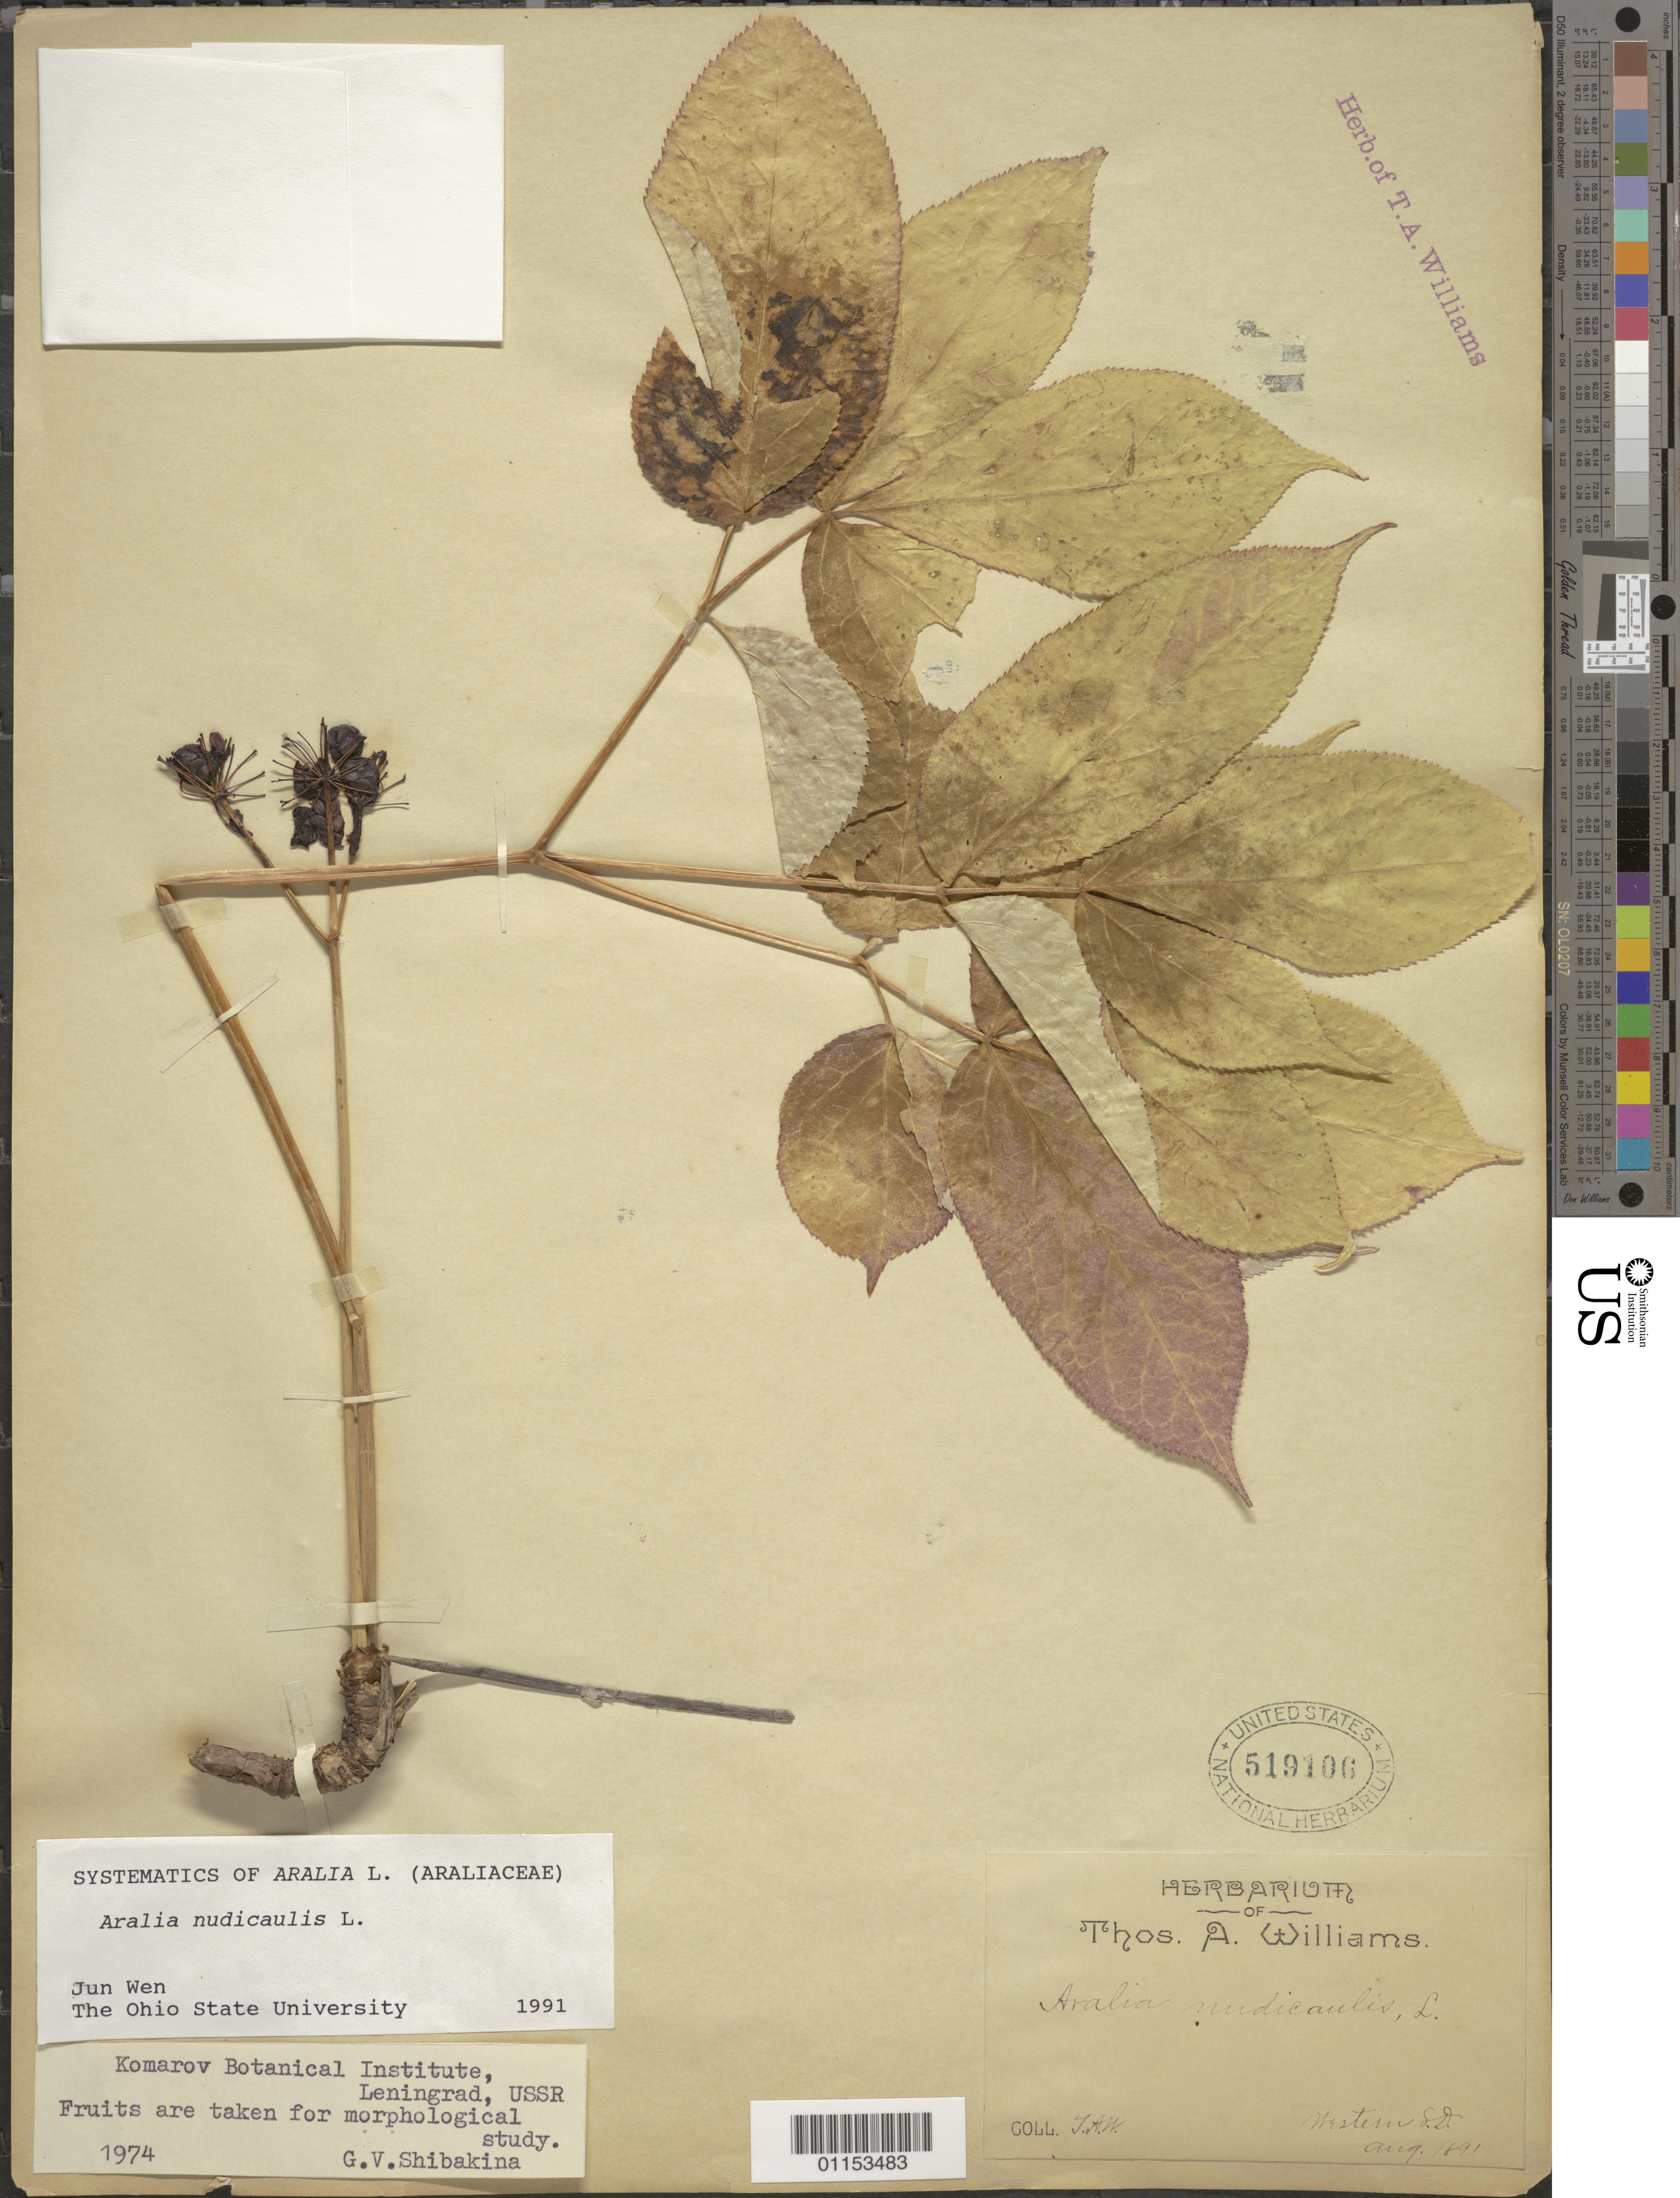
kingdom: Plantae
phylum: Tracheophyta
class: Magnoliopsida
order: Apiales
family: Araliaceae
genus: Aralia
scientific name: Aralia nudicaulis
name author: L.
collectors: T. A. Williams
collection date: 1891-08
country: United States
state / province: South Dakota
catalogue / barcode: US 519106